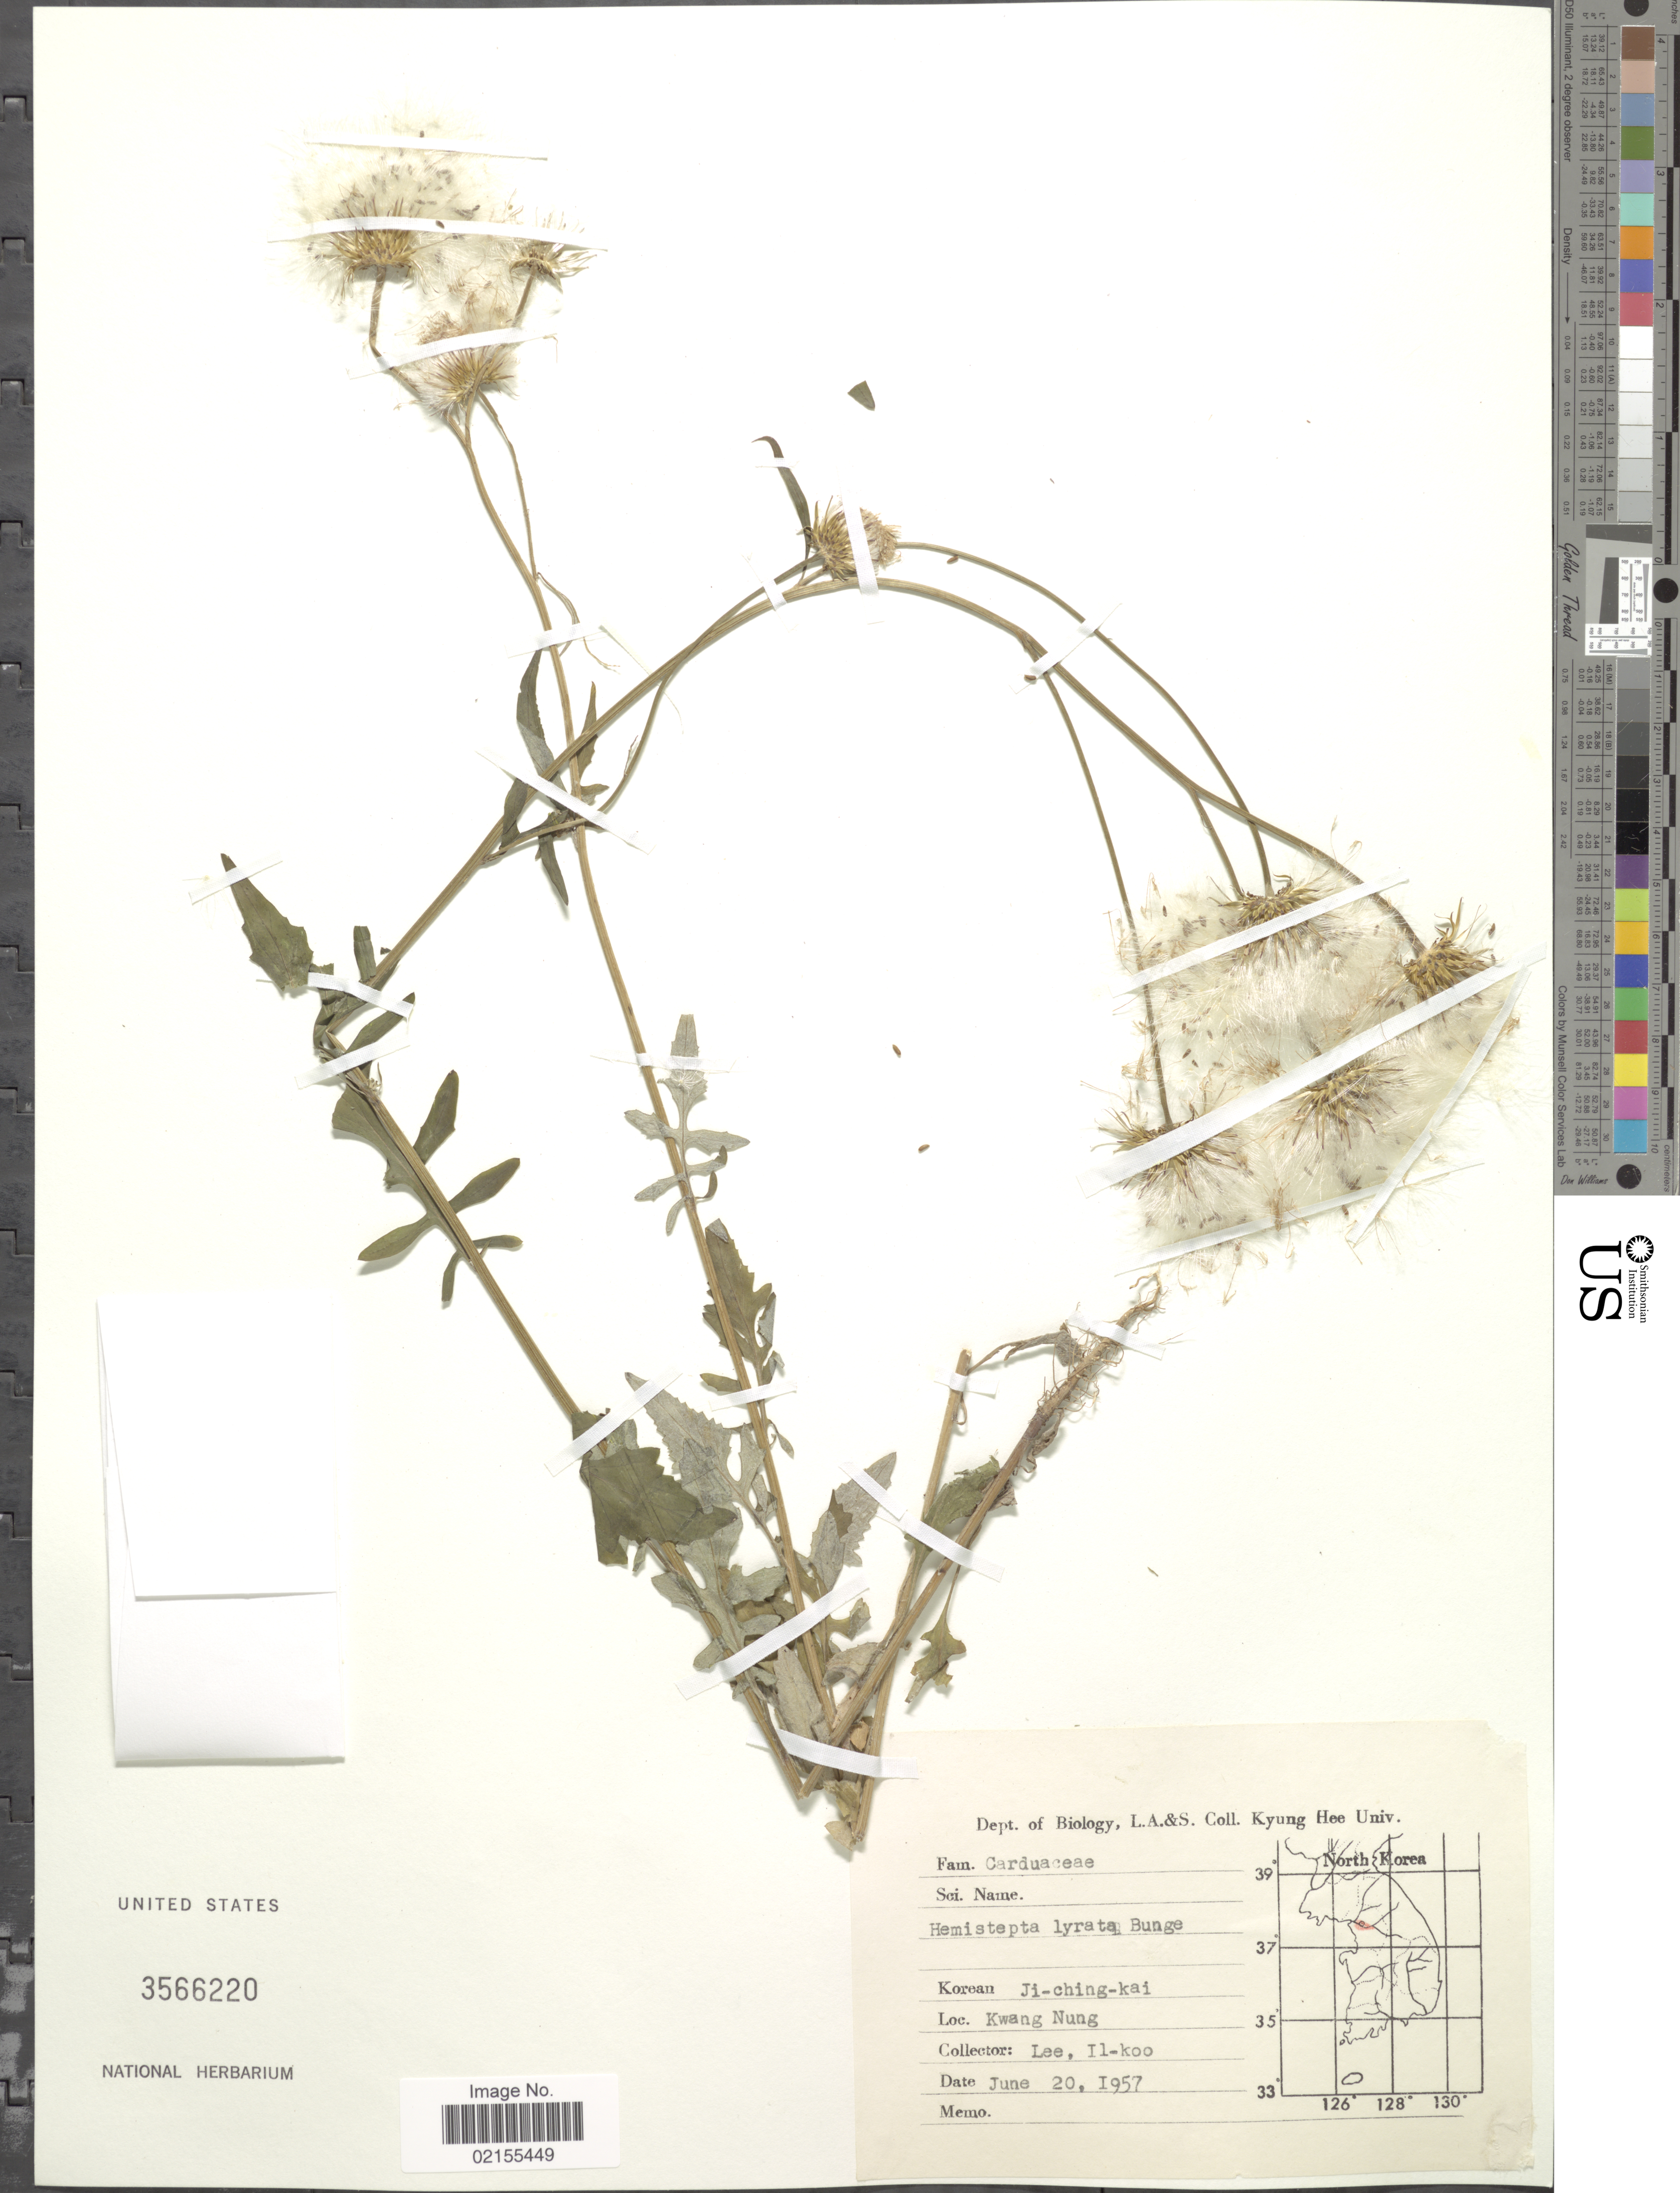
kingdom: Plantae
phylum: Tracheophyta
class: Magnoliopsida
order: Asterales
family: Asteraceae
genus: Hemistepta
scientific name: Hemistepta lyrata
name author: Bunge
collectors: Il-Ko Lee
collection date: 1957-06-20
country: South Korea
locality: Kwang Nung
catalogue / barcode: US 3566220